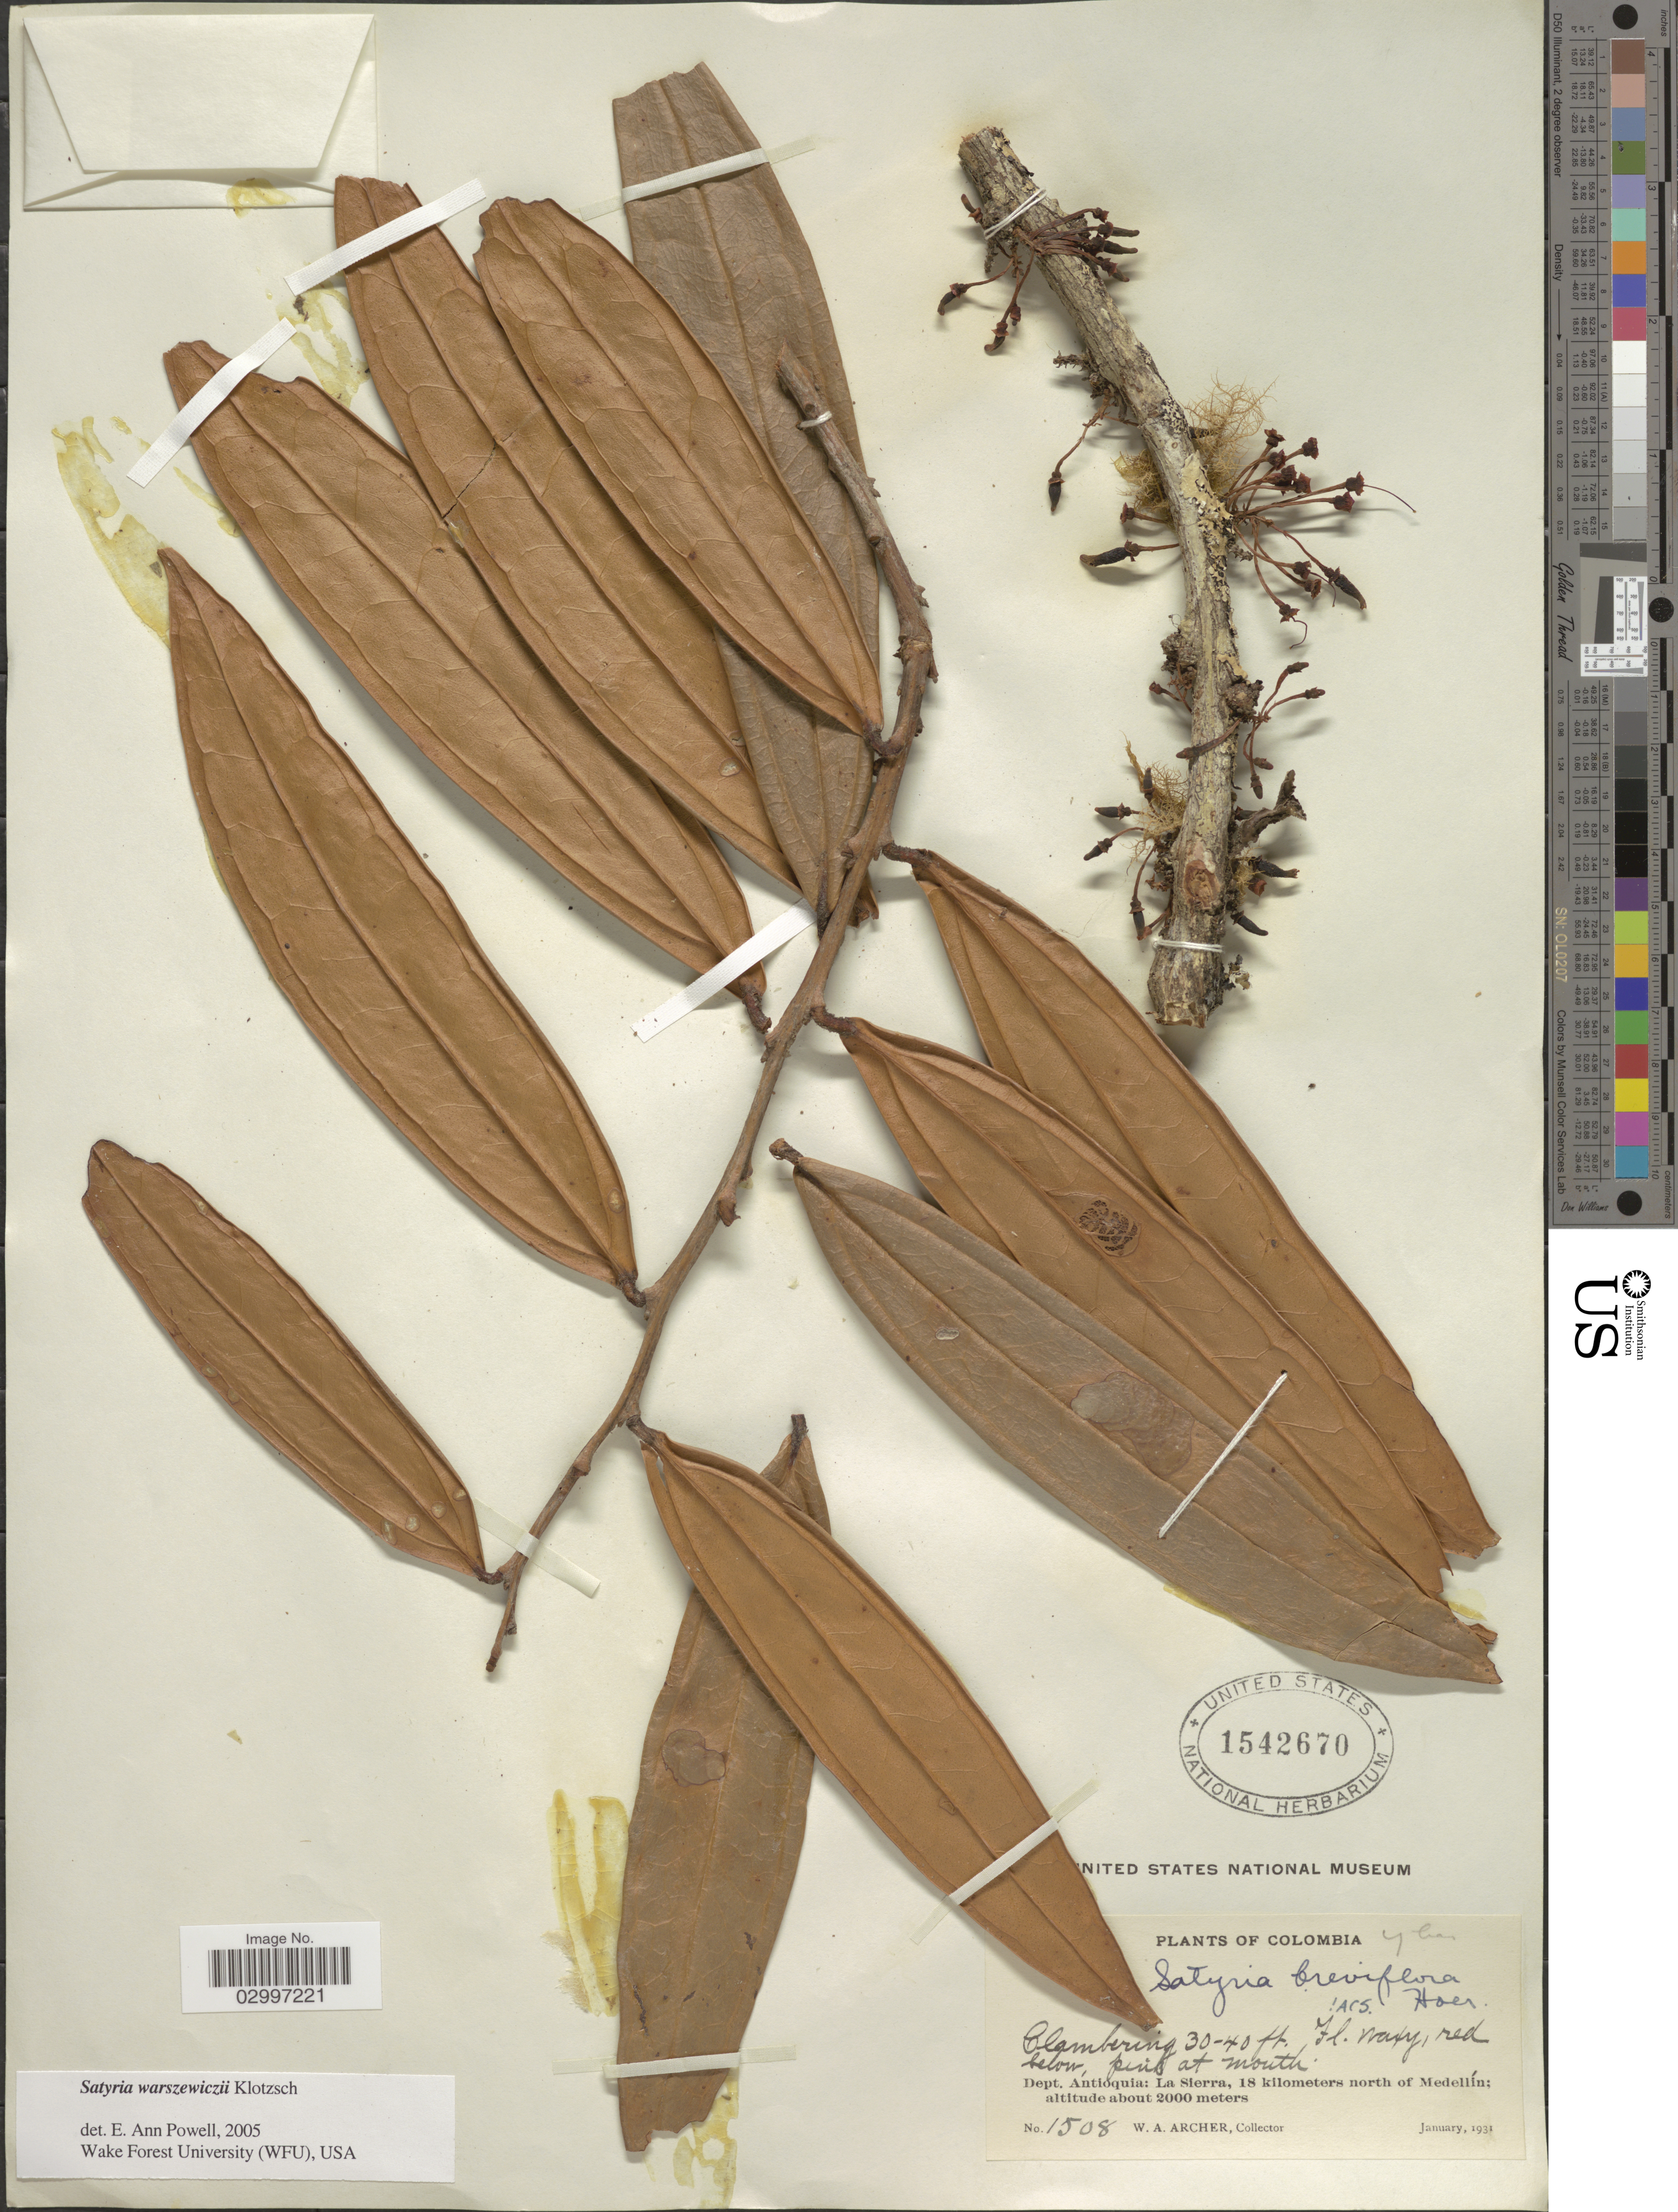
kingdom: Plantae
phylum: Tracheophyta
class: Magnoliopsida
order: Ericales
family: Ericaceae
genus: Satyria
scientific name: Satyria warszewiczii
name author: Klotzsch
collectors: W. Archer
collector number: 1508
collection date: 1931-01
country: Colombia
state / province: Antioquia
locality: Dept. Antioquia: La Sierra, 18 kilometers north of Medellín.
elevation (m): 2000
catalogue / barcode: US 1542670